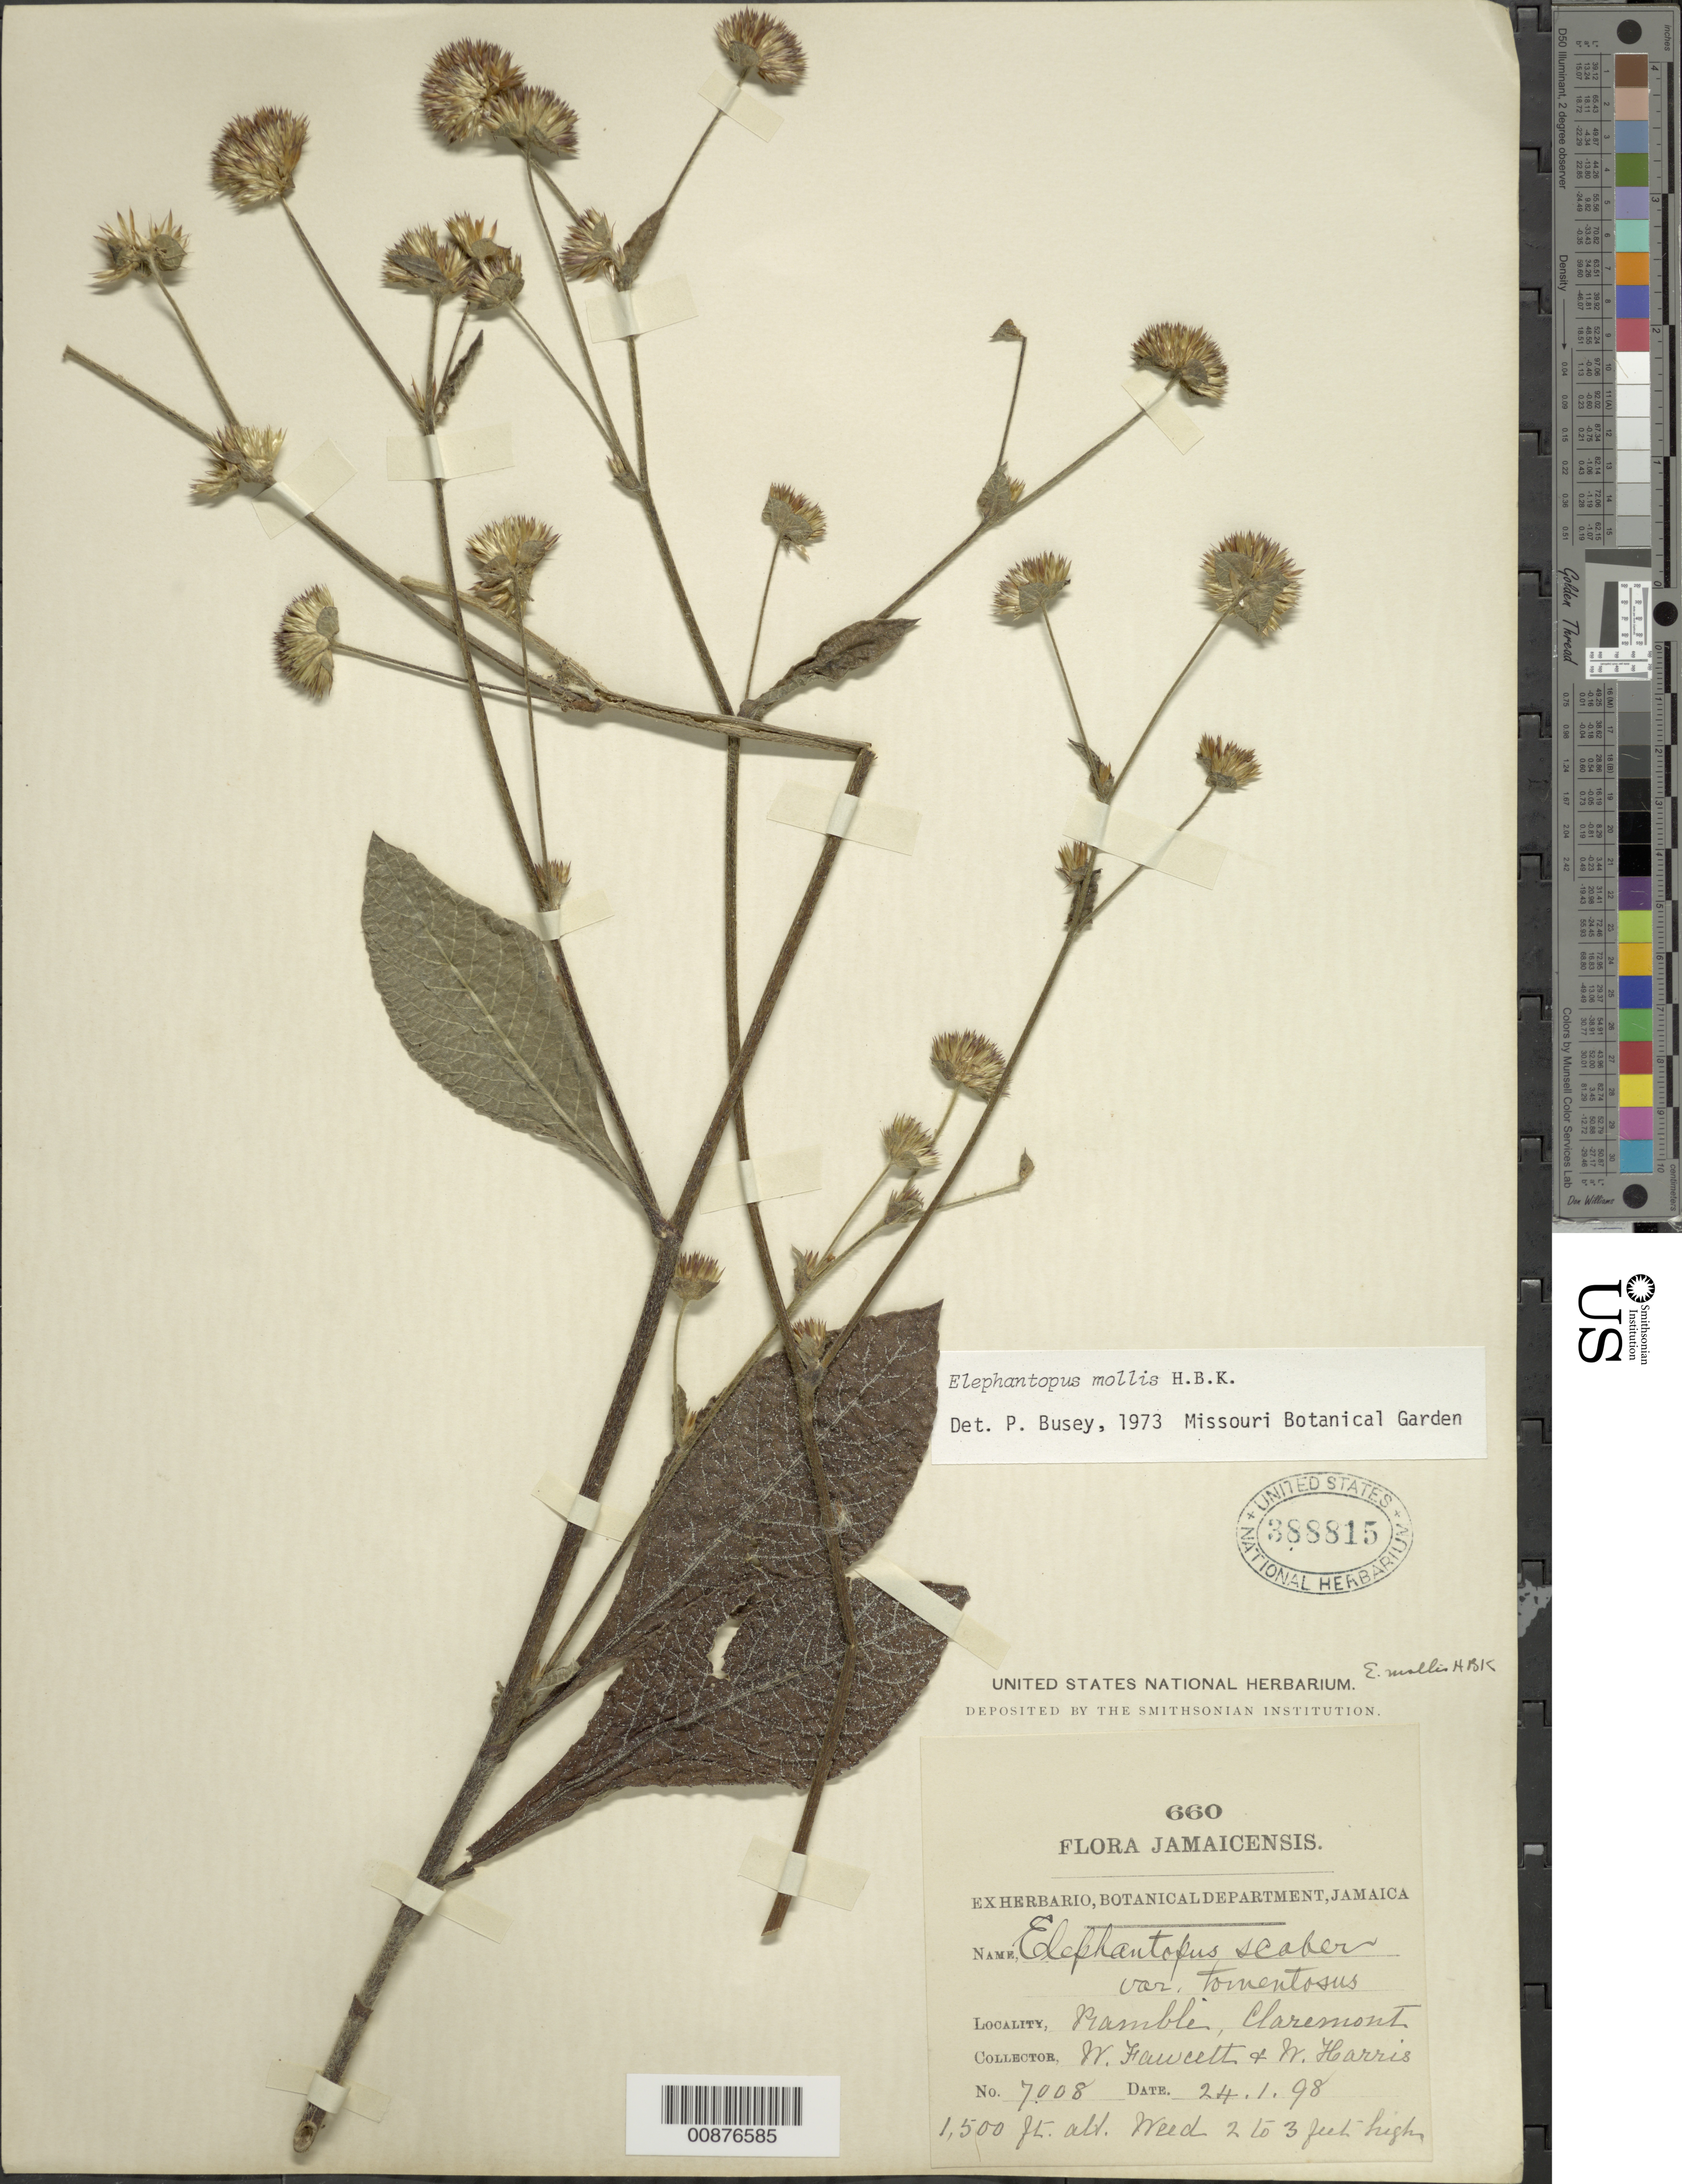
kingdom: Plantae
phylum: Tracheophyta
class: Magnoliopsida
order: Asterales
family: Asteraceae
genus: Elephantopus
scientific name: Elephantopus mollis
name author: Kunth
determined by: Busey, P.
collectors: W. Fawcett & W. Harris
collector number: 7008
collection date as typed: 24 Jan --98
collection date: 1898-01-24 or 1998-01-24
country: Jamaica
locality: Claremont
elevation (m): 457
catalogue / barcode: US 388815